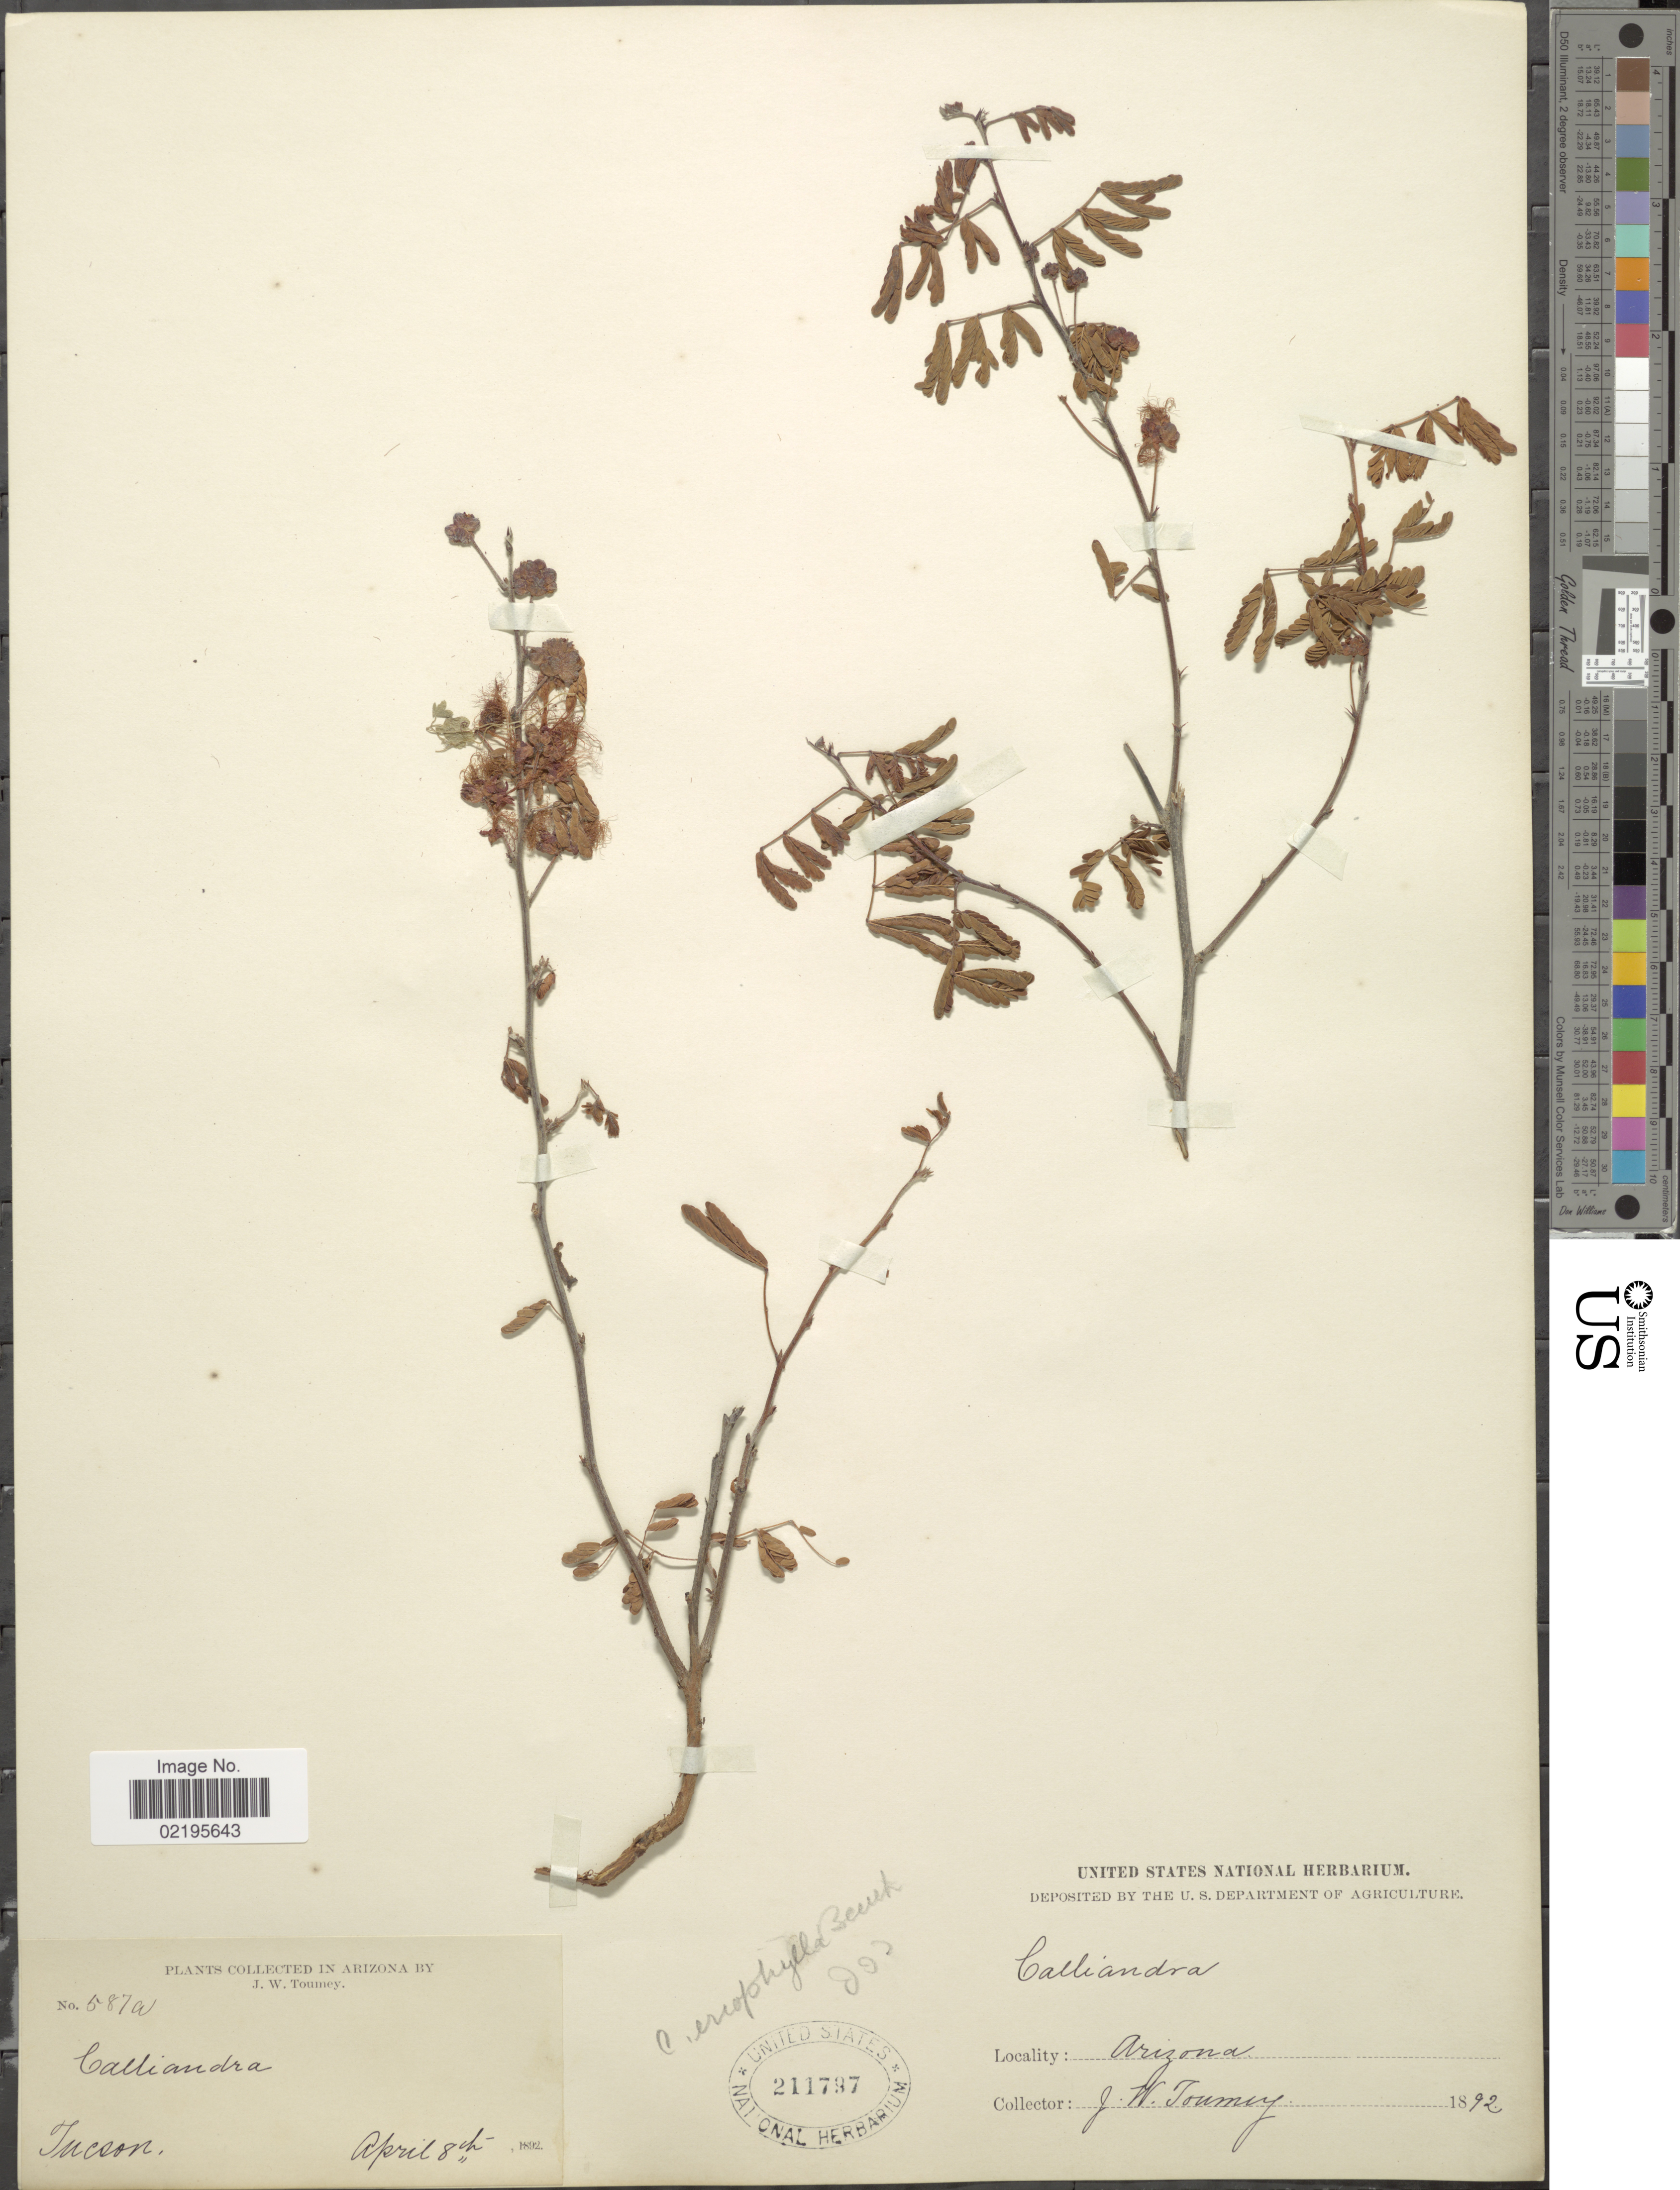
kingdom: Plantae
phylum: Tracheophyta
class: Magnoliopsida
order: Fabales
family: Fabaceae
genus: Calliandra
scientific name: Calliandra eriophylla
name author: Benth.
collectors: J. W. Toumey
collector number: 587a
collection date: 1892-04-08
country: United States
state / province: Arizona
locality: Tucson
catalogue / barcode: US 211797